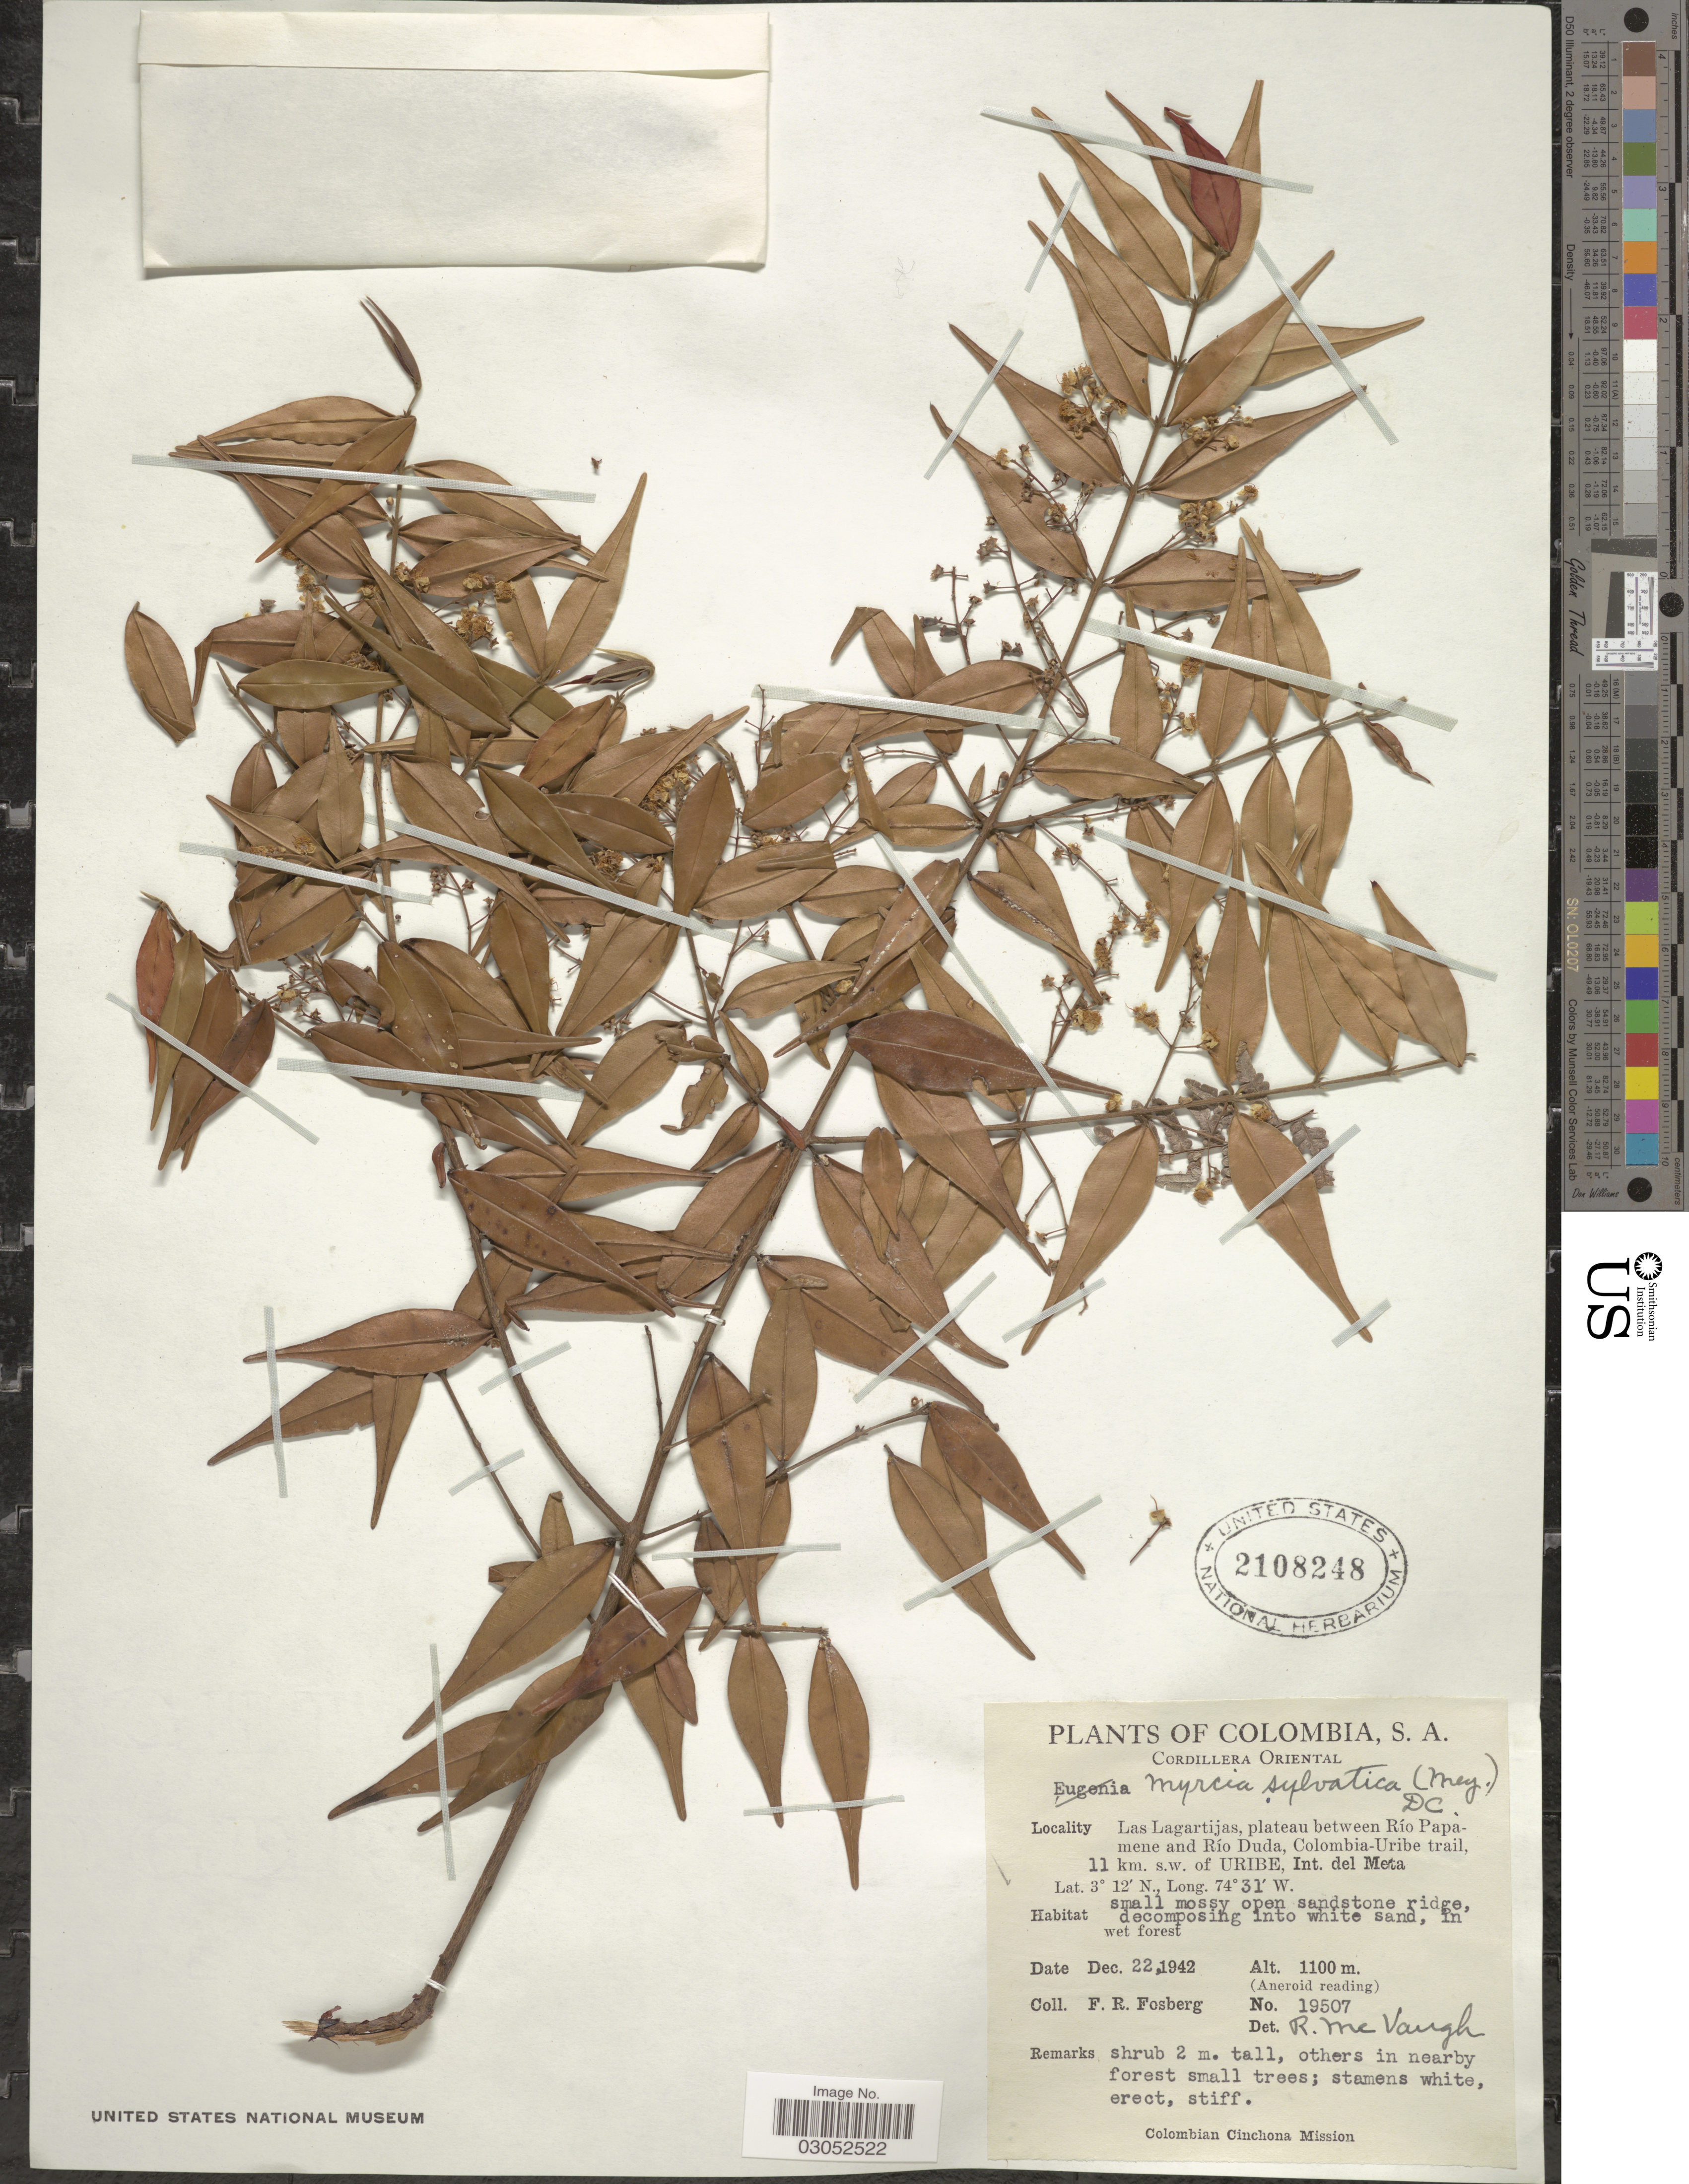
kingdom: Plantae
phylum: Tracheophyta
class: Magnoliopsida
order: Myrtales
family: Myrtaceae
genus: Myrcia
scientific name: Myrcia sylvatica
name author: (G. Mey.) DC.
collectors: F. R. Fosberg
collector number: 19507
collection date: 1942-12-22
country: Colombia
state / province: Meta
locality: Cordillera Oriental. Las Lagartijas, plateau between Río Papamene and Río Duda, Colombia-Uribe trail, 11 km. s.w. of Uribe, Int. del Meta.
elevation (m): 1100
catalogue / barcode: US 2108248